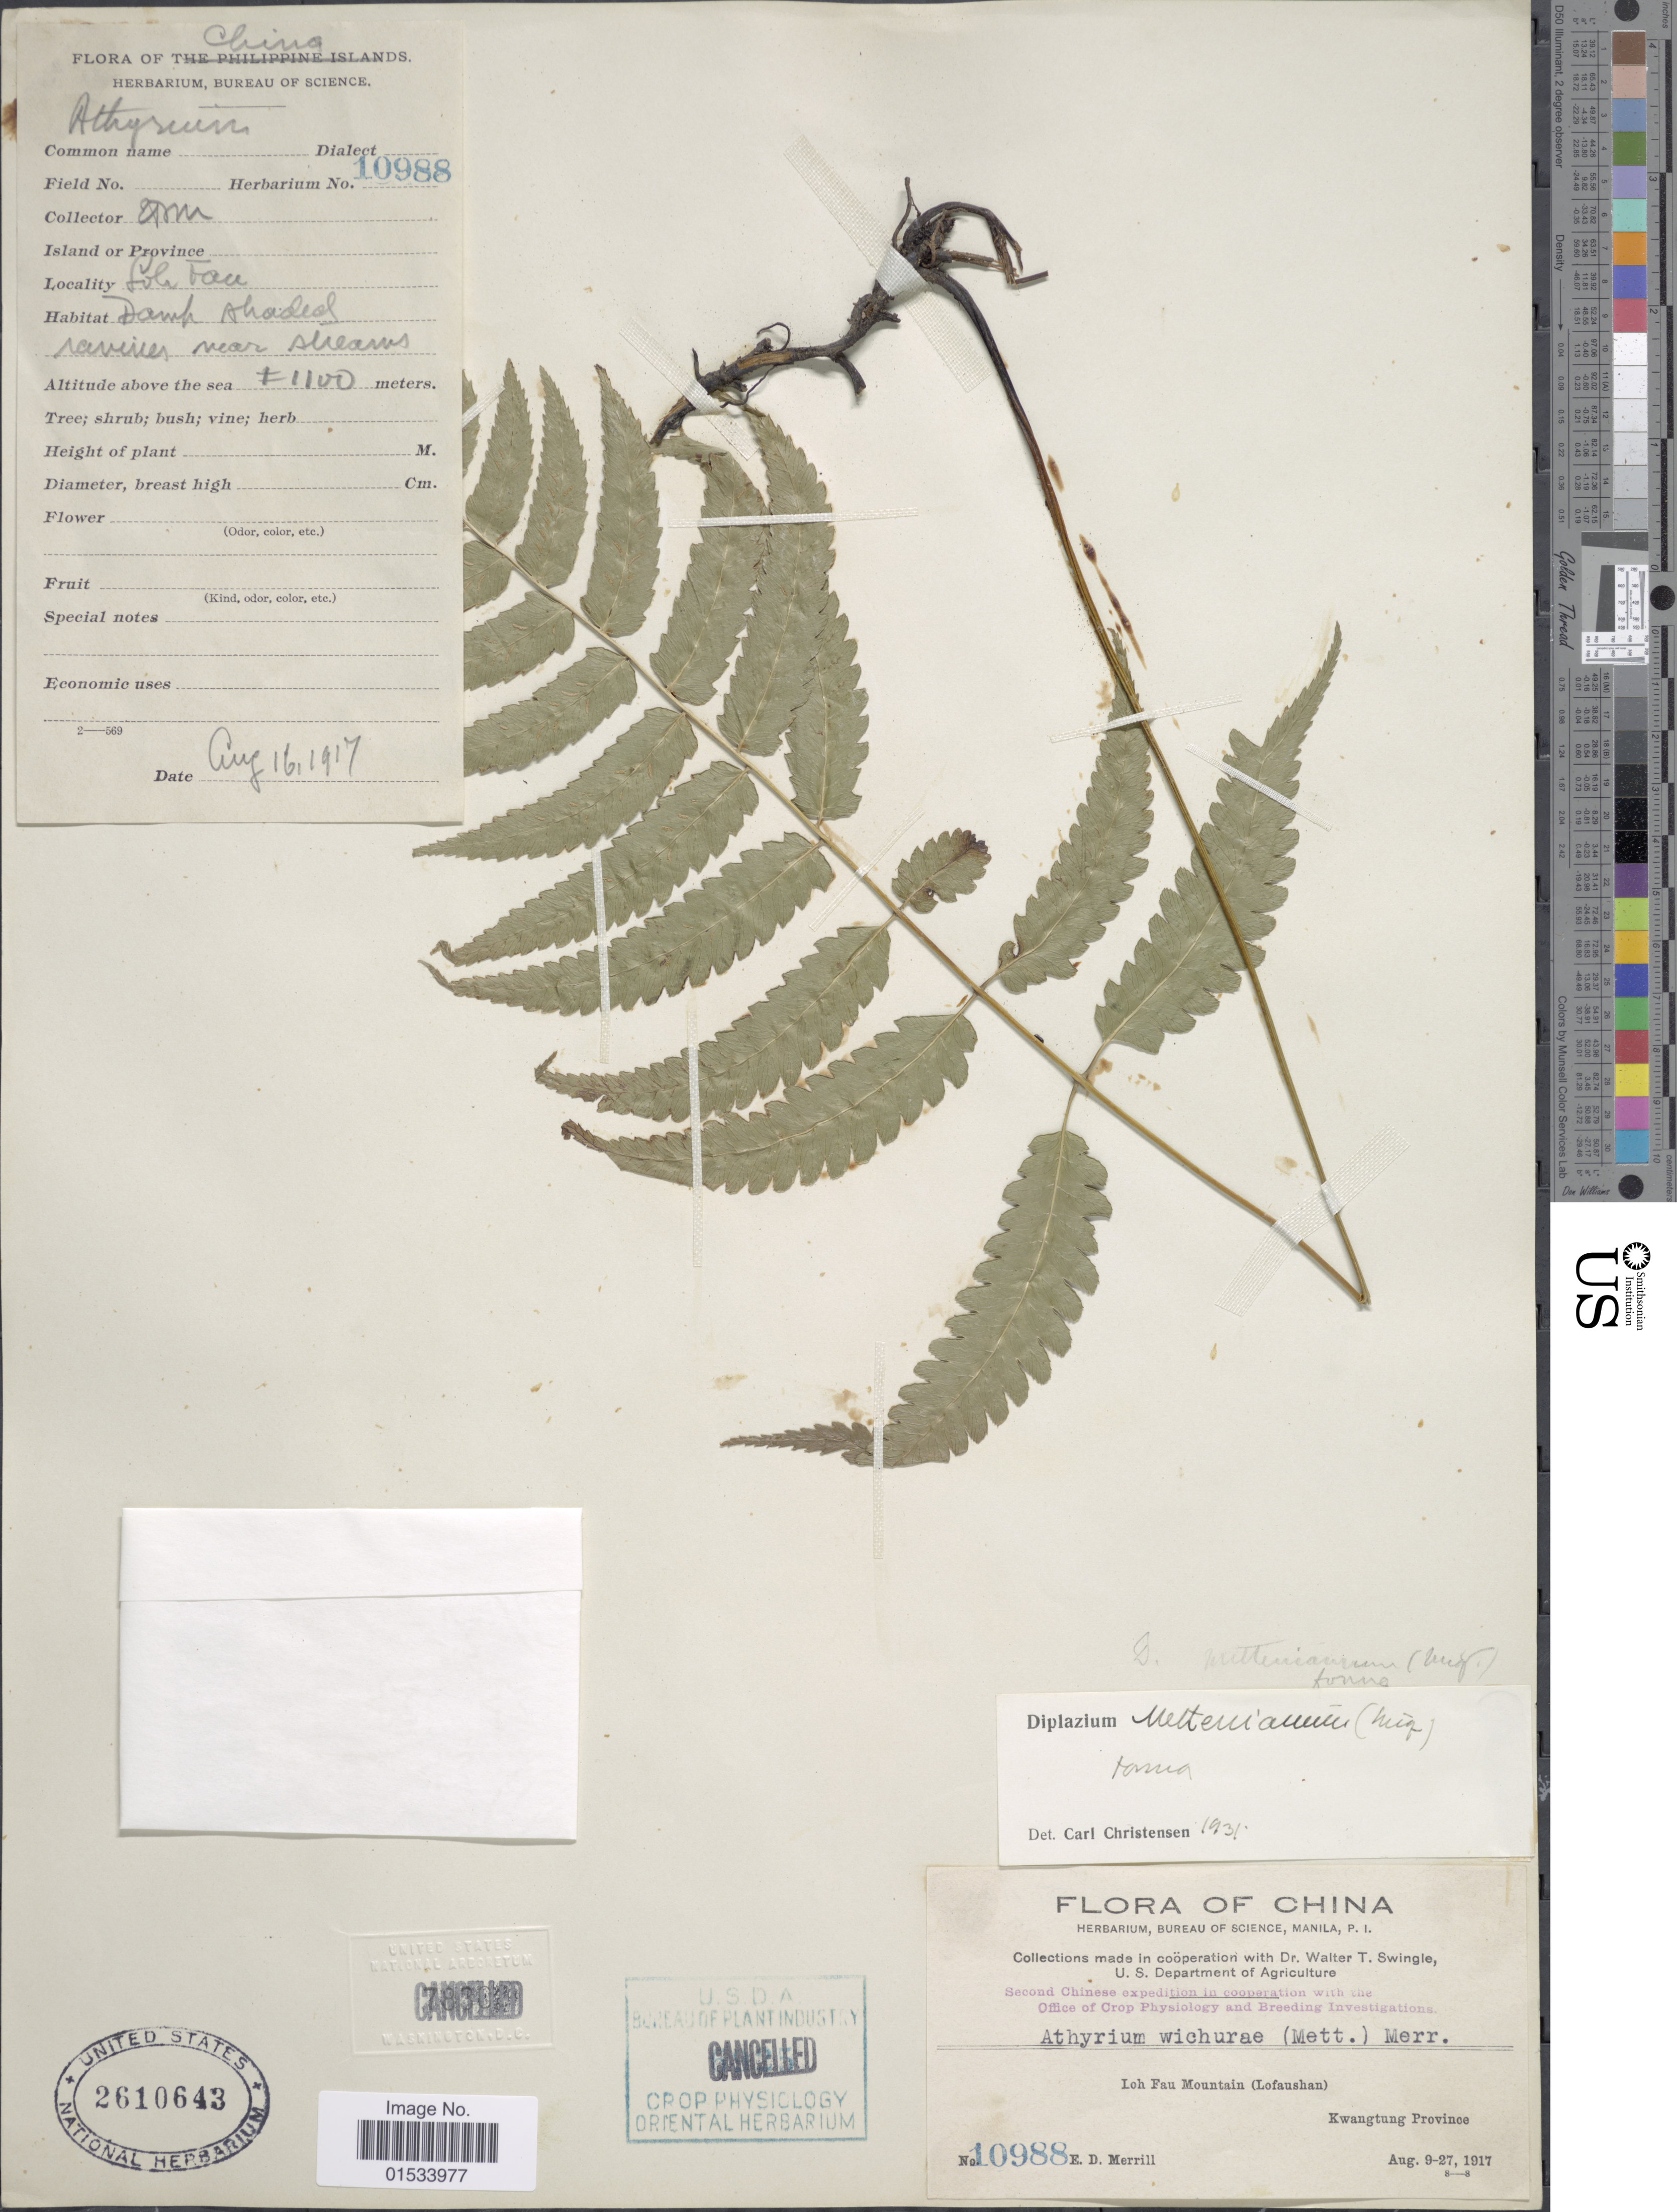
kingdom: Plantae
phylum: Tracheophyta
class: Polypodiopsida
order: Polypodiales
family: Athyriaceae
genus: Diplazium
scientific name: Diplazium mettenianum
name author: (Miq.) C. Chr.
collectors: E. D. Merrill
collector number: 10988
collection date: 1917-08-16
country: China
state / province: Guangdong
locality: Loh Fau Mountain (Lofaushan), Kwangtang Province [Guangdong Province]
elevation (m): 1100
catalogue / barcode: US 2610643